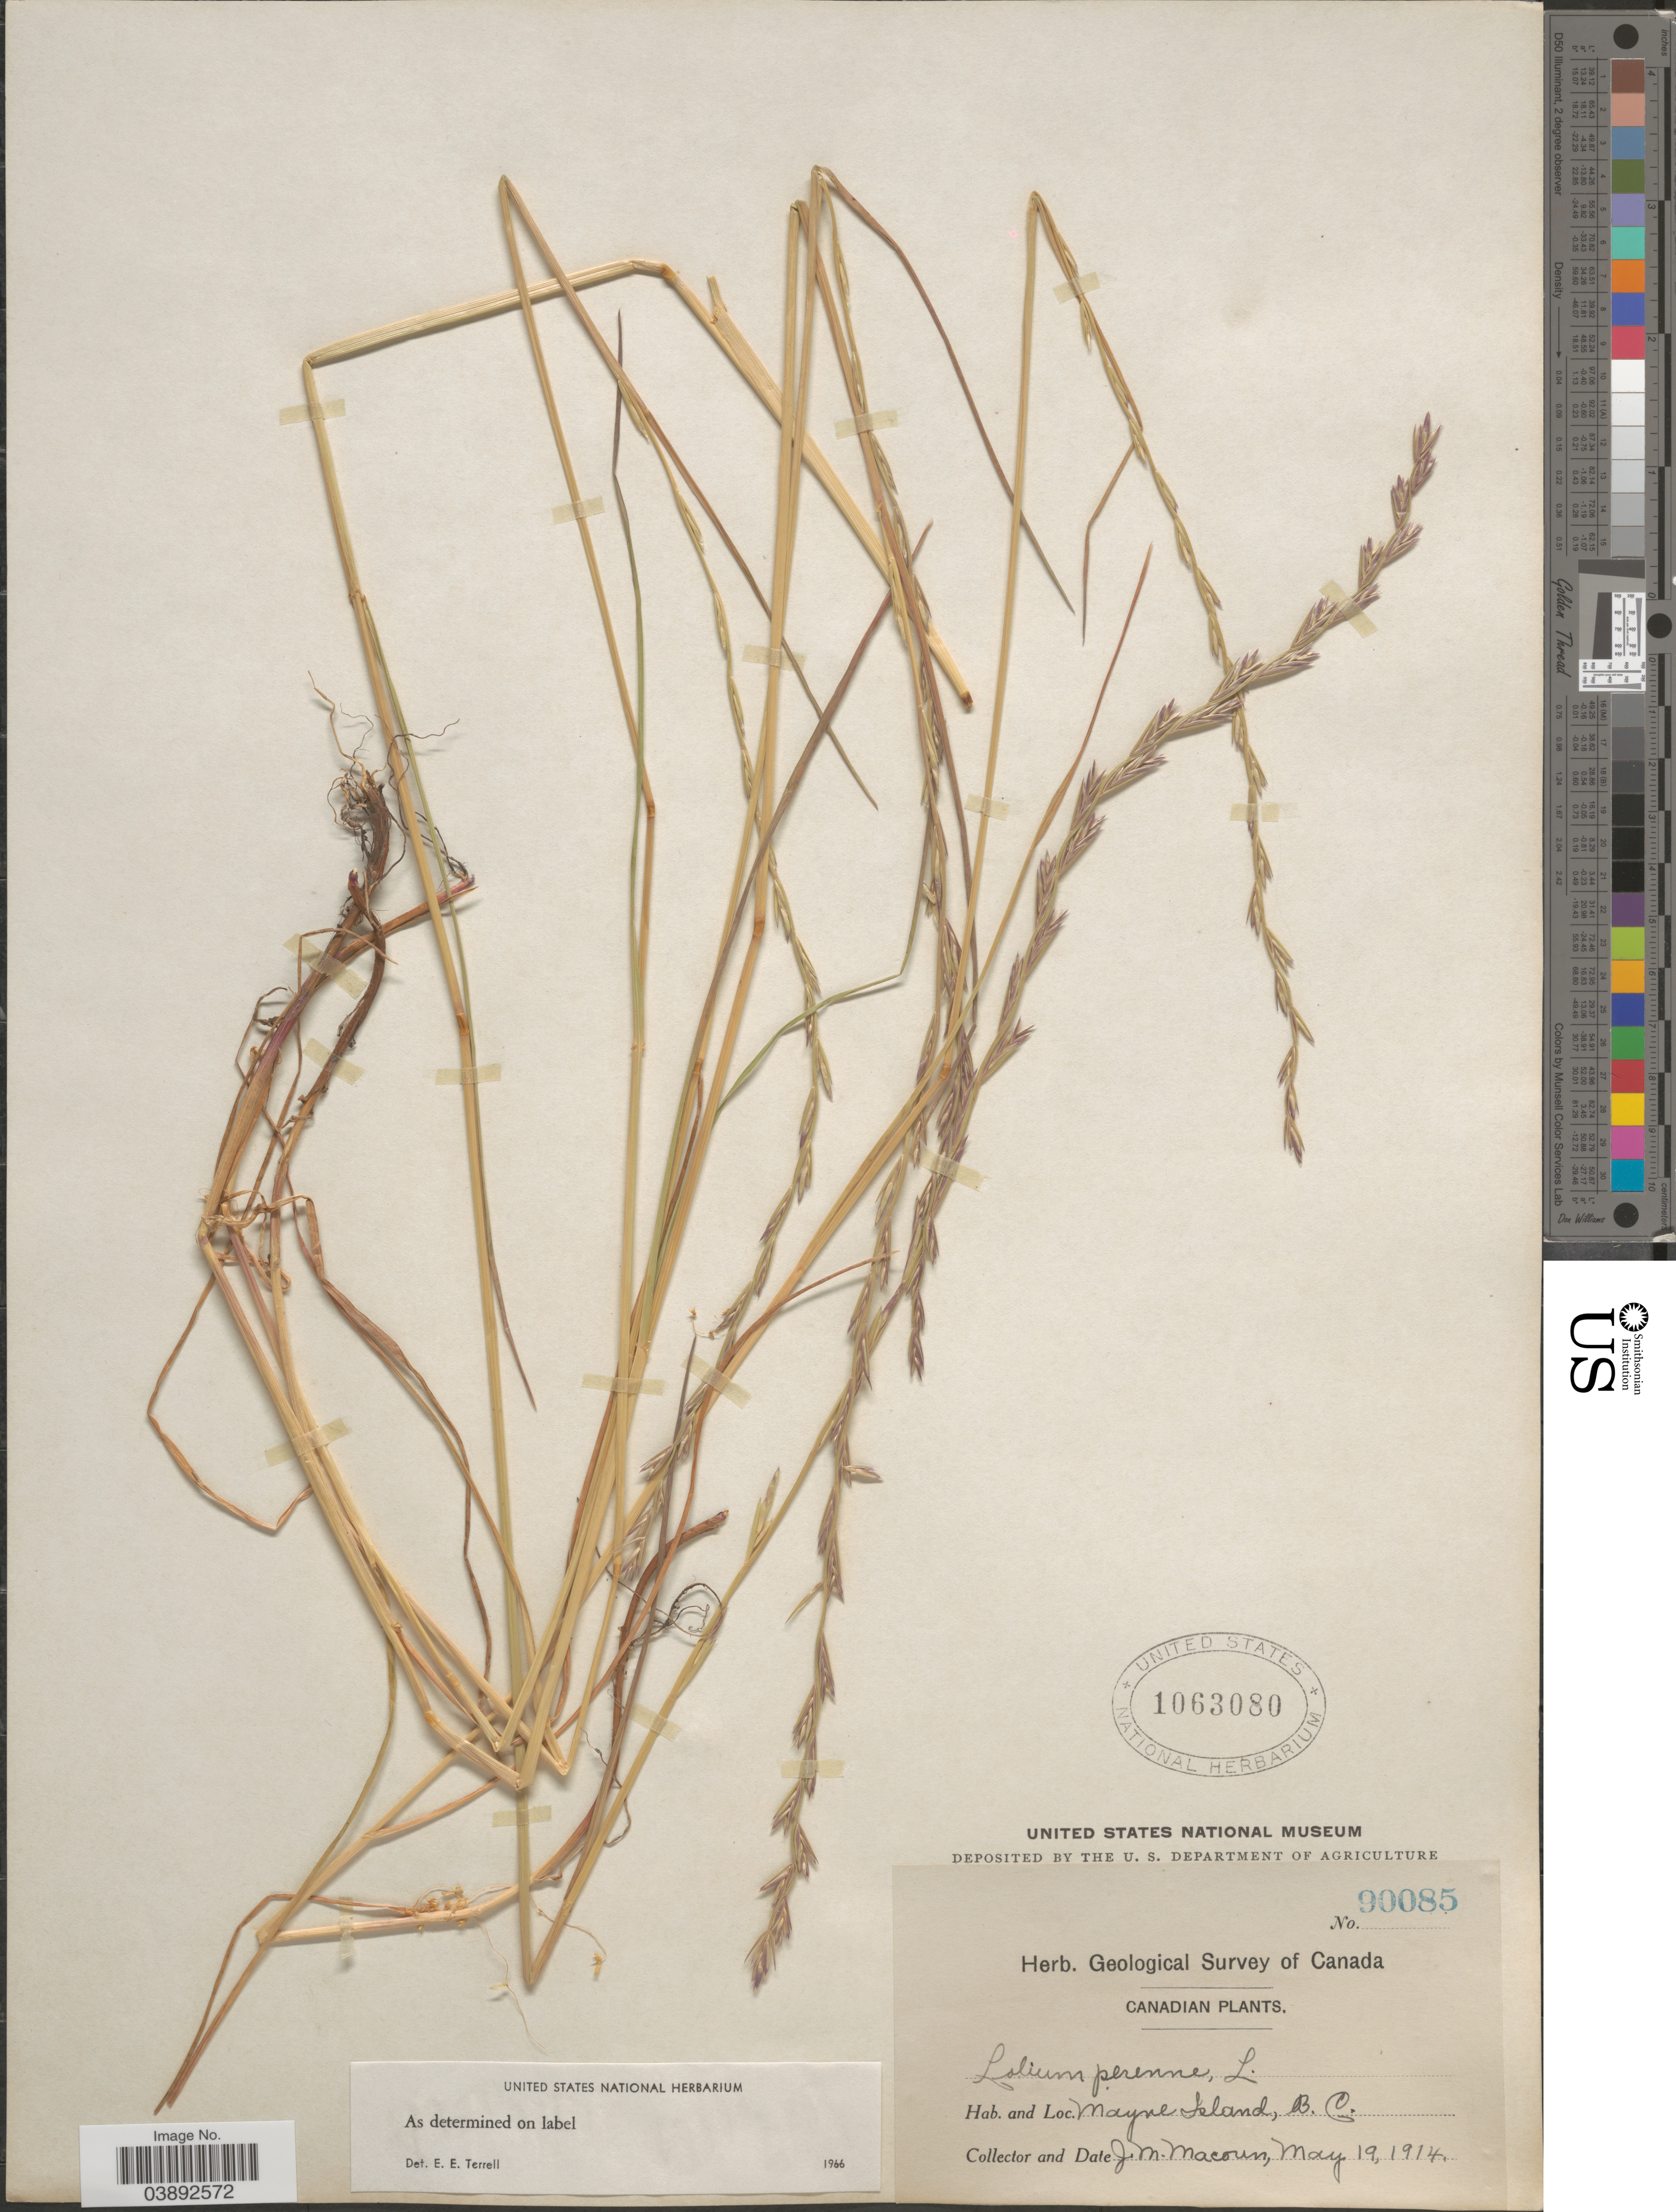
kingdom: Plantae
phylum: Tracheophyta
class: Liliopsida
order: Poales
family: Poaceae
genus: Lolium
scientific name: Lolium perenne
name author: L.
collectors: J. M. Macoun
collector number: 90085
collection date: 1914-05-19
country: Canada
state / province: British Columbia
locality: Mayne Island.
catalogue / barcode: US 1063080